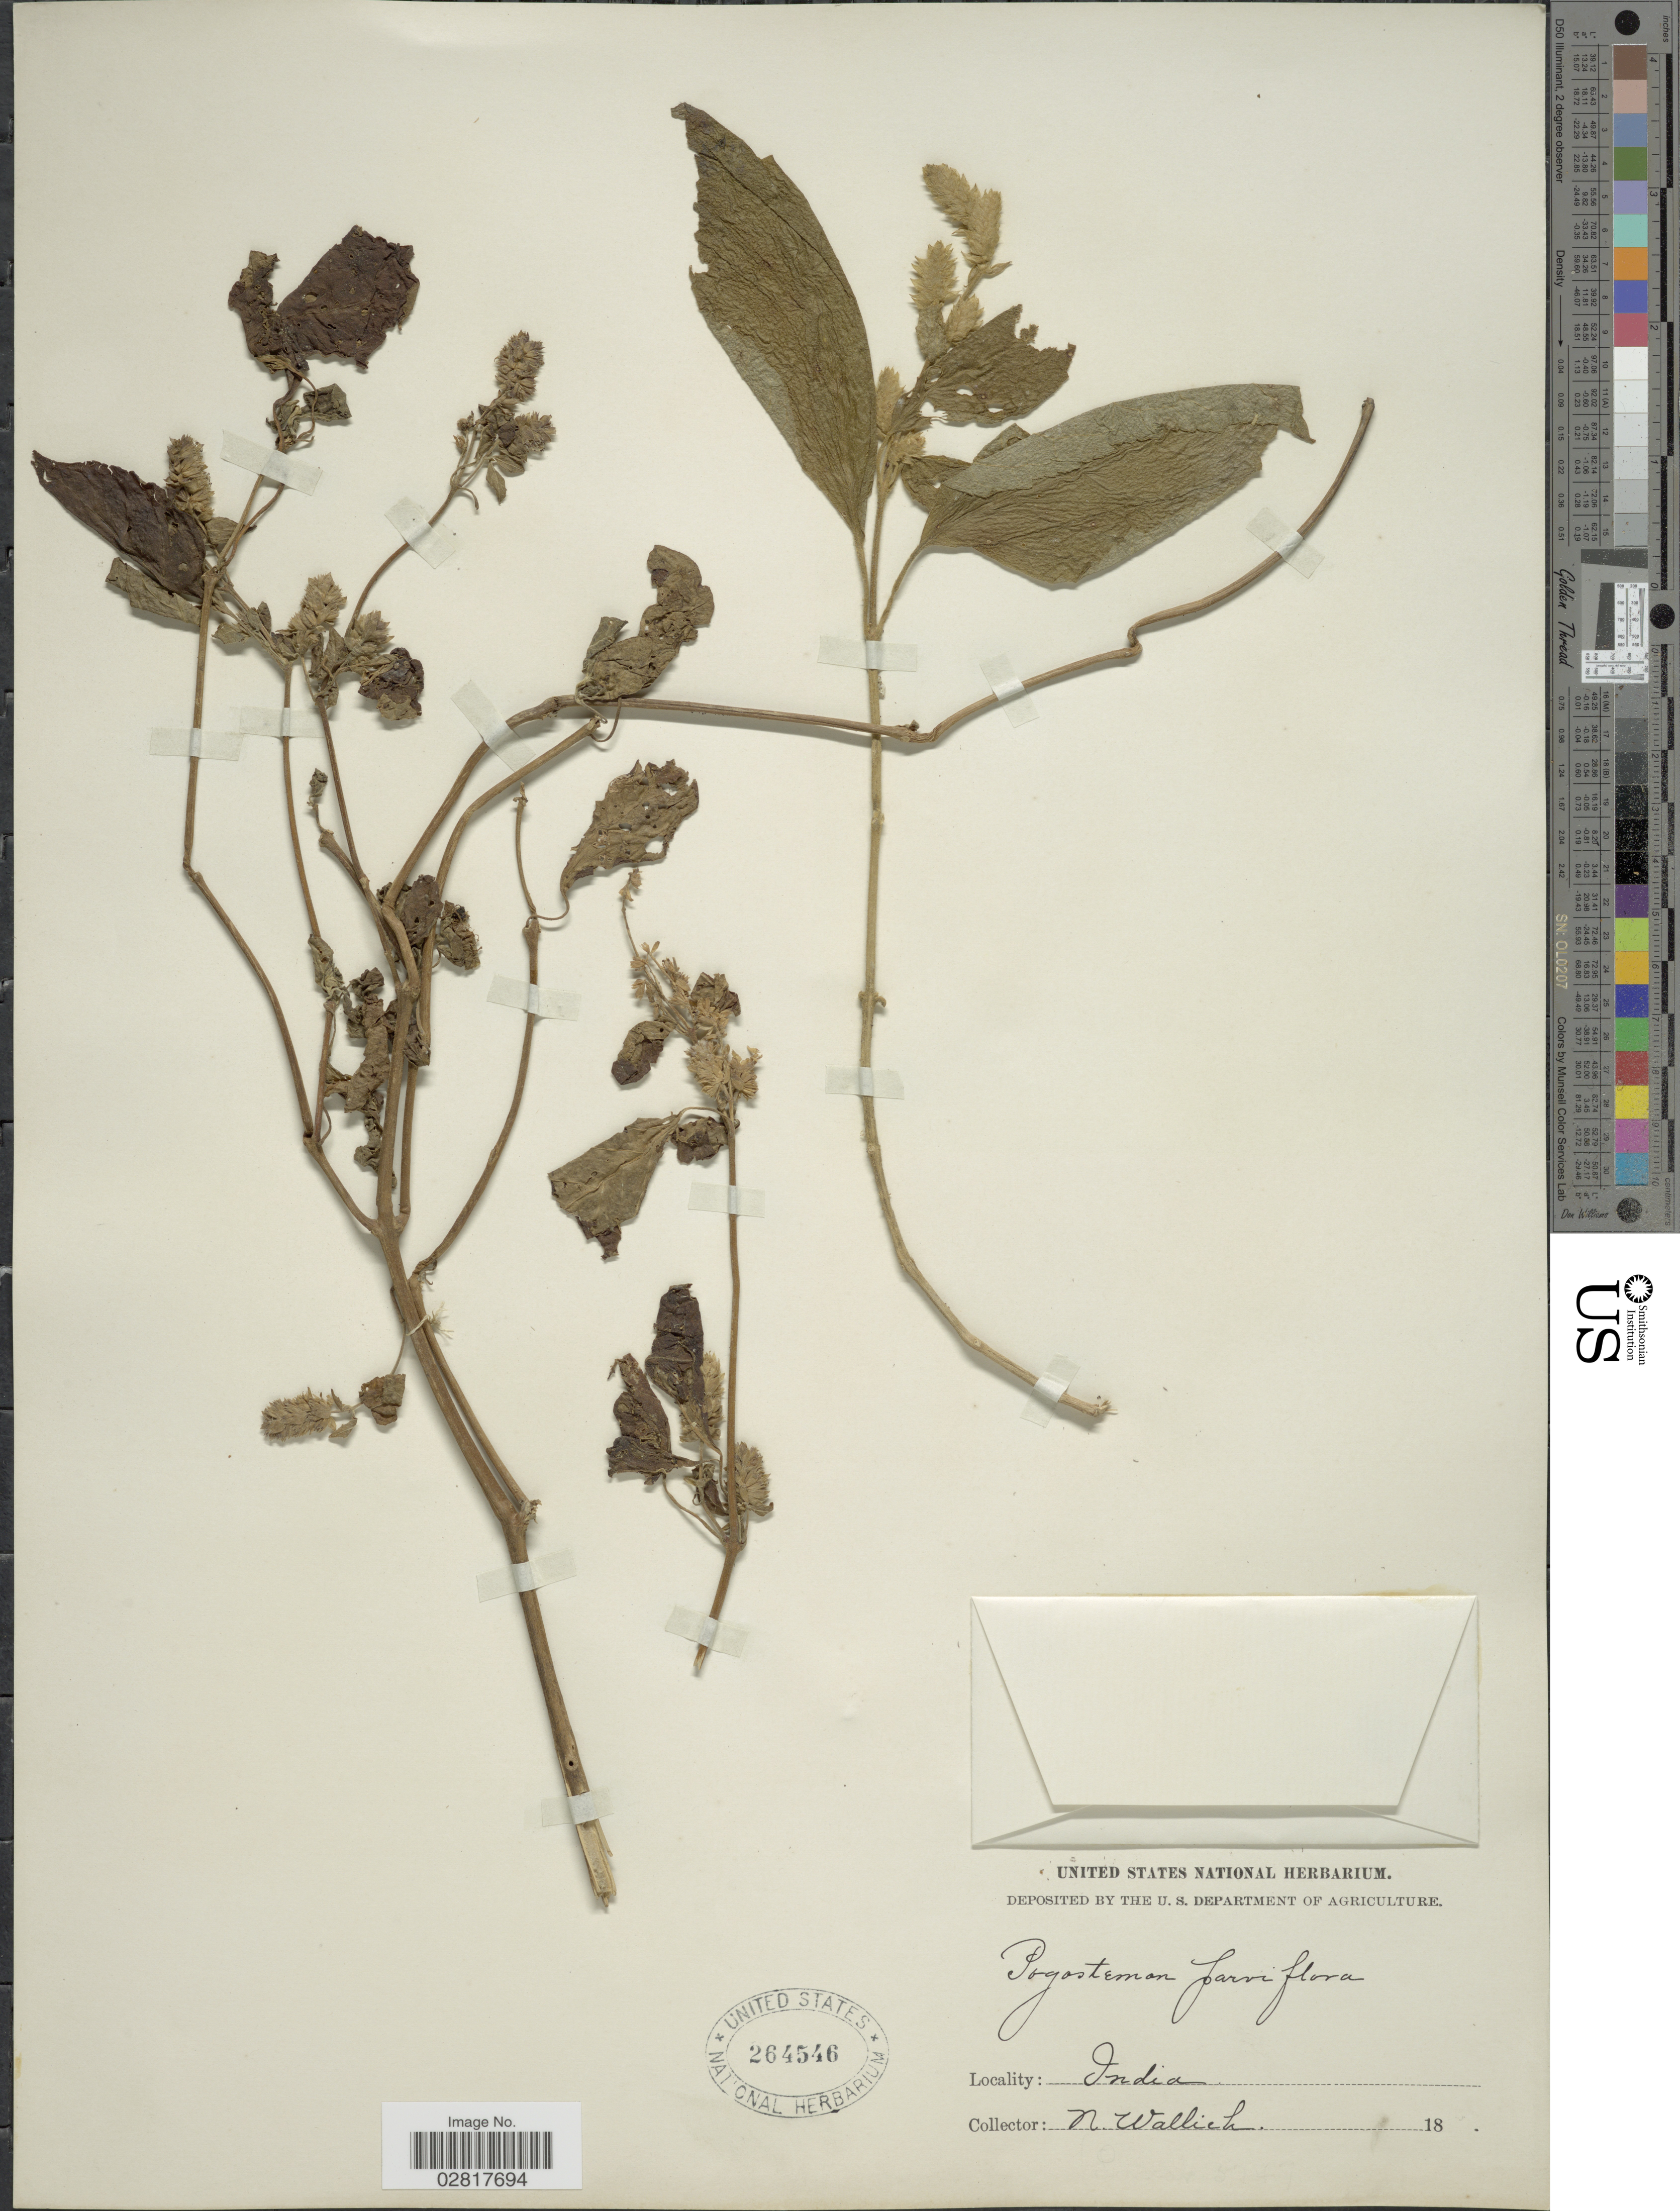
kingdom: Plantae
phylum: Tracheophyta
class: Magnoliopsida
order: Lamiales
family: Lamiaceae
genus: Pogostemon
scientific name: Pogostemon benghalensis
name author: (Burm. f.) Kuntze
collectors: N. Wallich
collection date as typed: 18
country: India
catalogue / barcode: US 264546